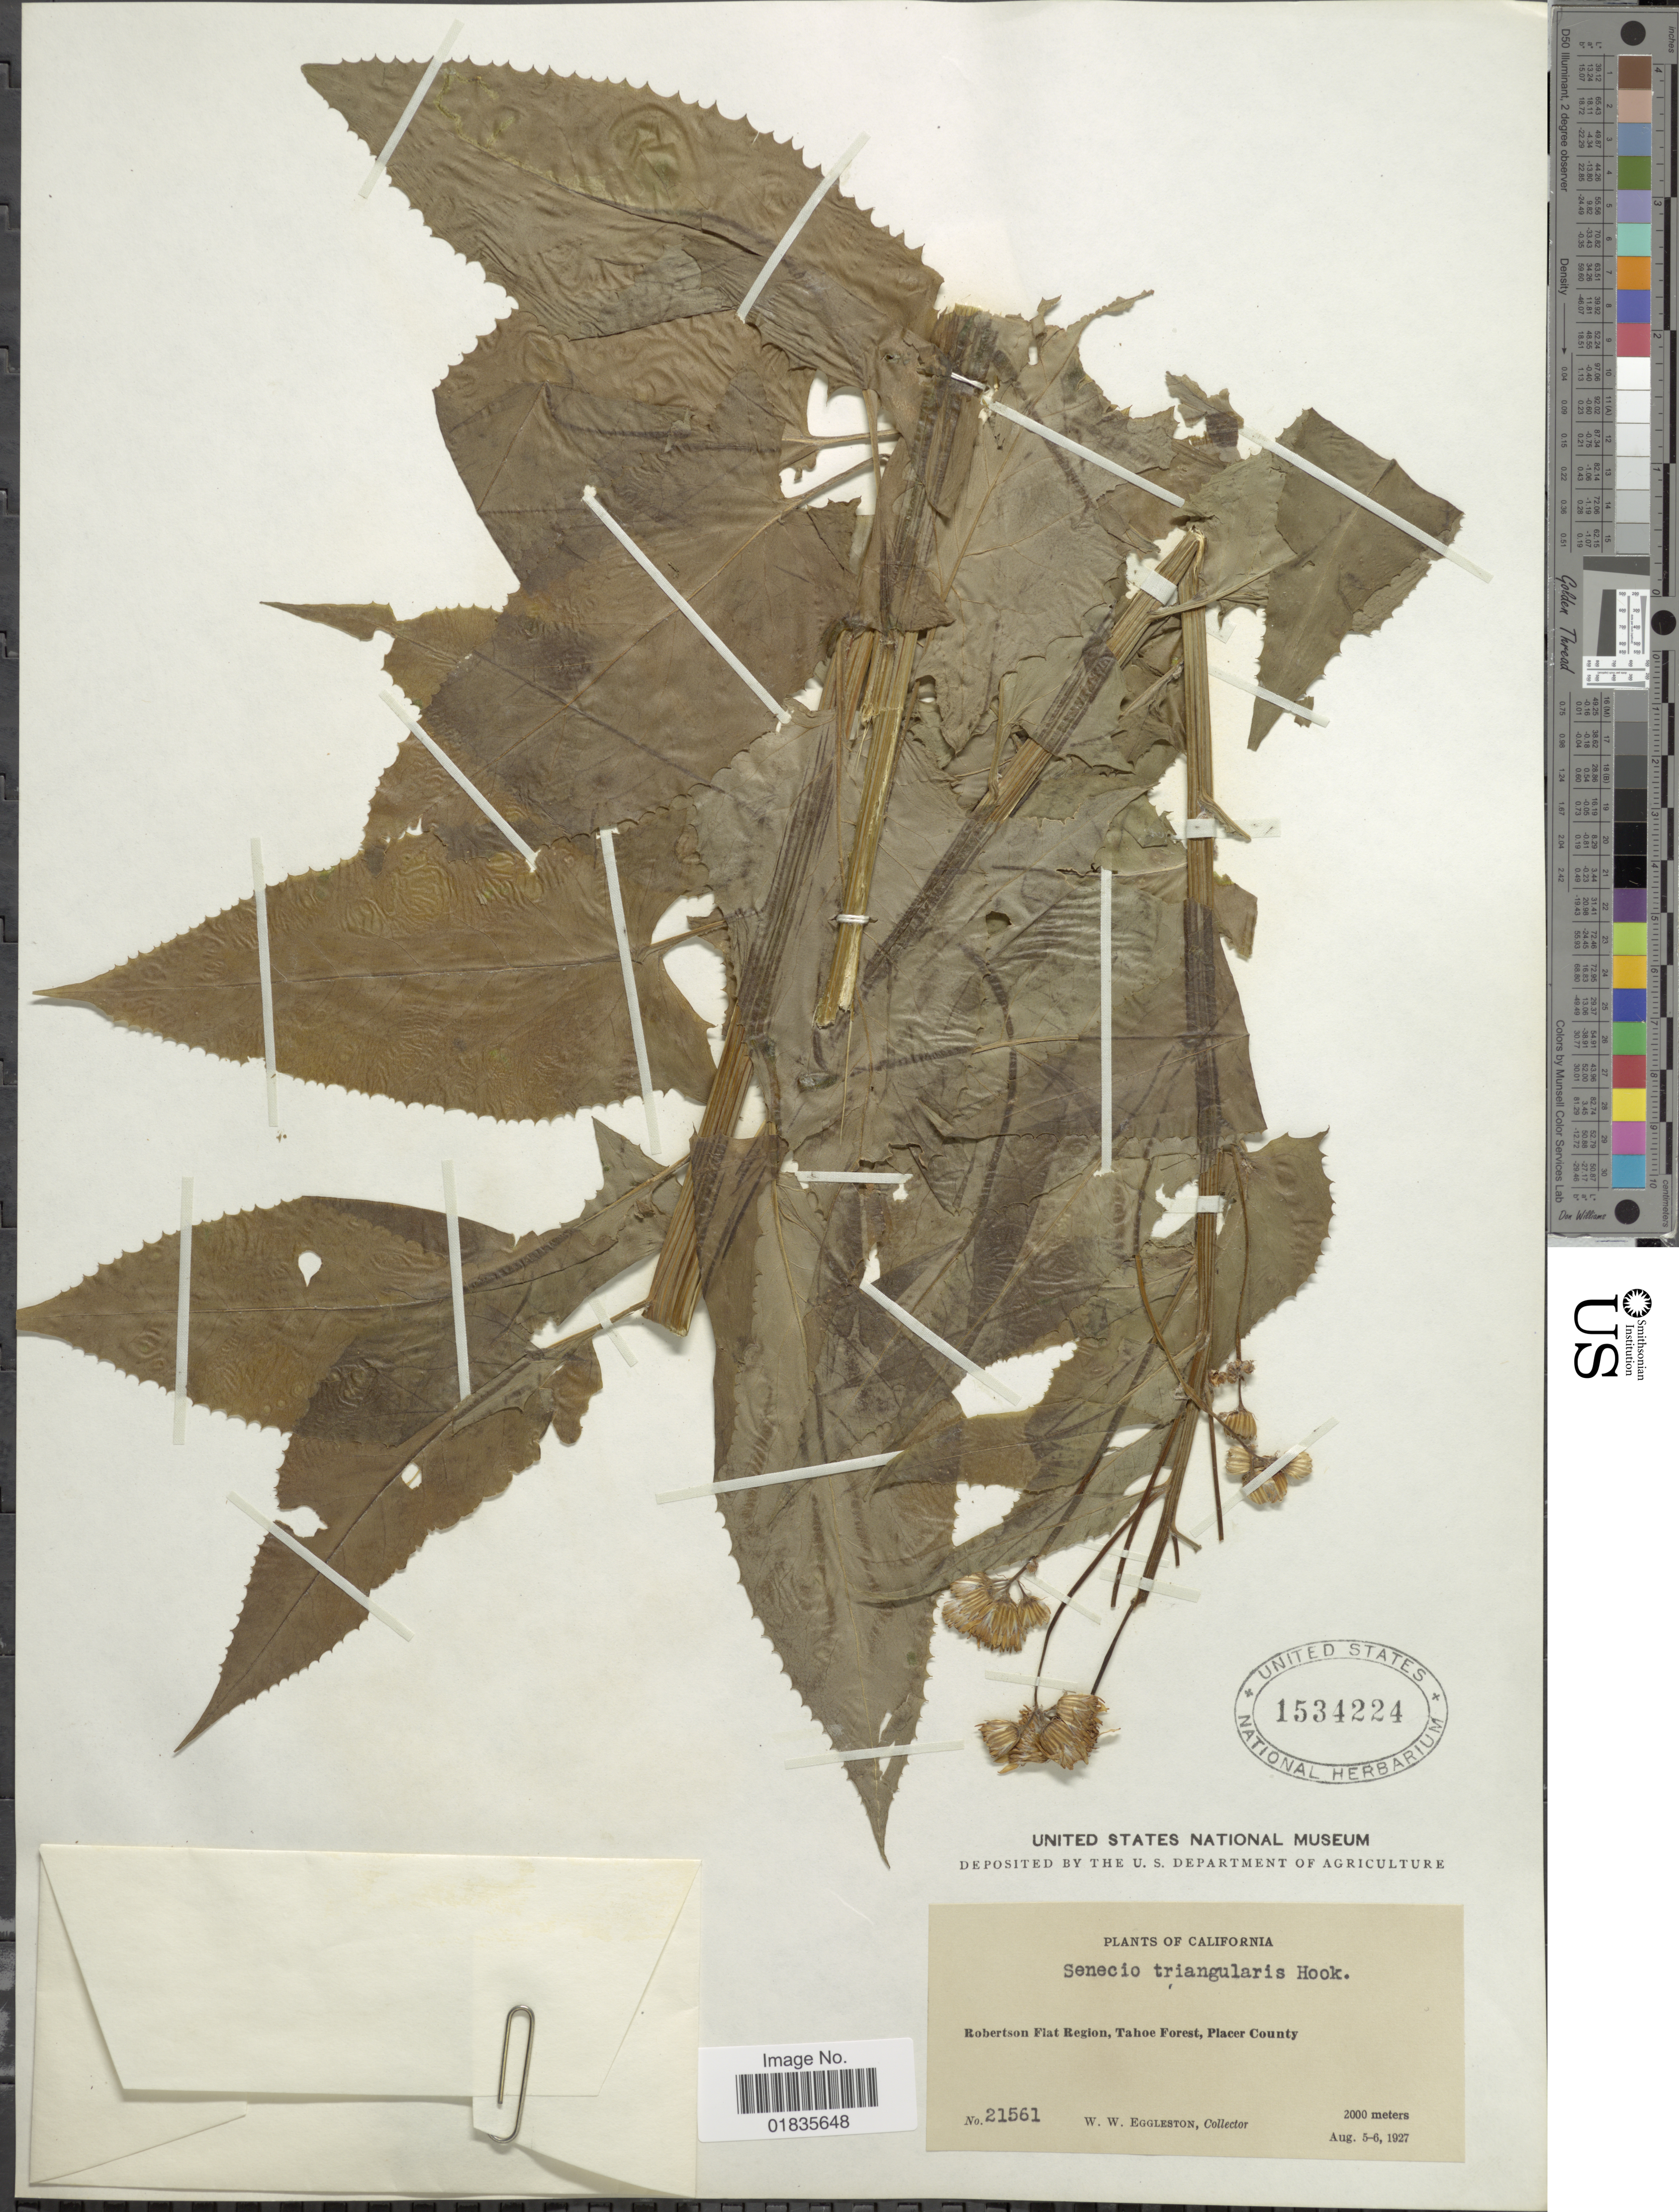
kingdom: Plantae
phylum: Tracheophyta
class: Magnoliopsida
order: Asterales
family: Asteraceae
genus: Senecio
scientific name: Senecio triangularis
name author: Hook.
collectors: W. W. Eggleston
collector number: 21561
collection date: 1927-08-05/1927-08-06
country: United States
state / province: California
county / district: Placer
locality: Robertson Flat Region, Tahoe Forest, Placer County.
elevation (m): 2000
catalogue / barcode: US 1534224